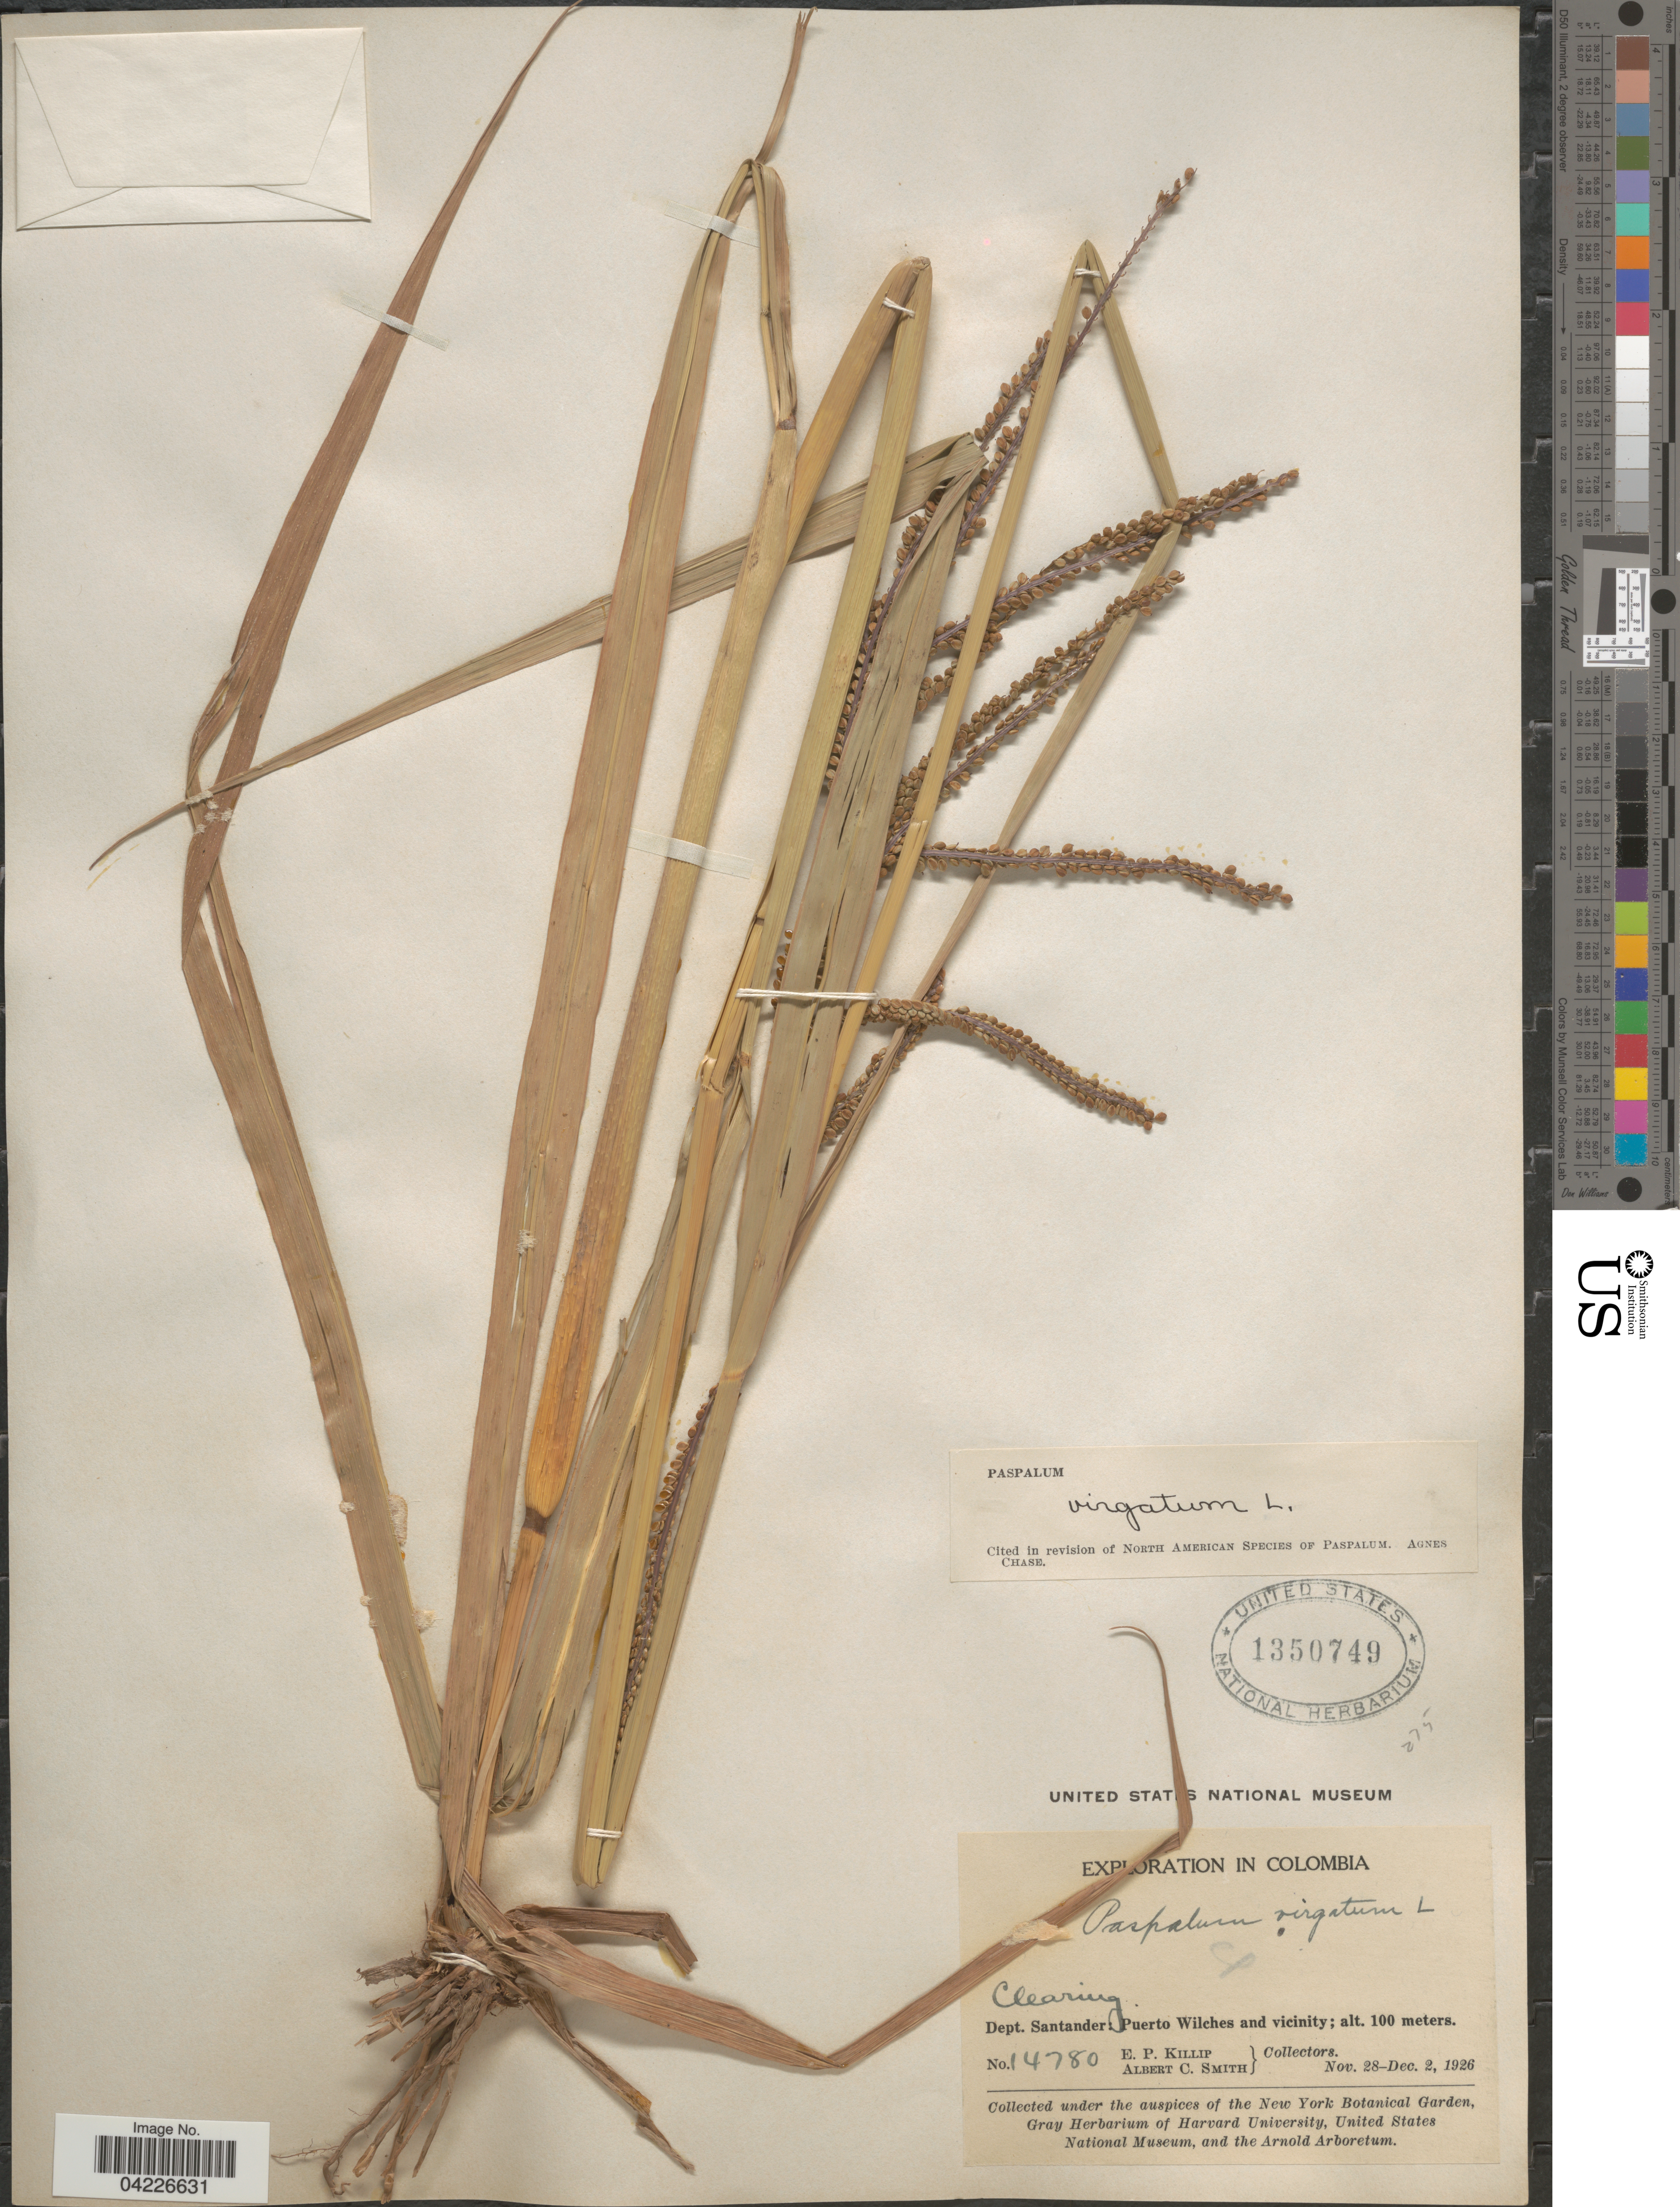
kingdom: Plantae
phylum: Tracheophyta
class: Liliopsida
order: Poales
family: Poaceae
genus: Paspalum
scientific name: Paspalum virgatum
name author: L.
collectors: E. P. Killip & A. C. Smith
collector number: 14780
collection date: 1926-11-28/1926-12-02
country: Colombia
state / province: Santander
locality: Exploration in Colombia. Dept. Santander: Puerto Wilches and vicinity.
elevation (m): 100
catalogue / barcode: US 1350749